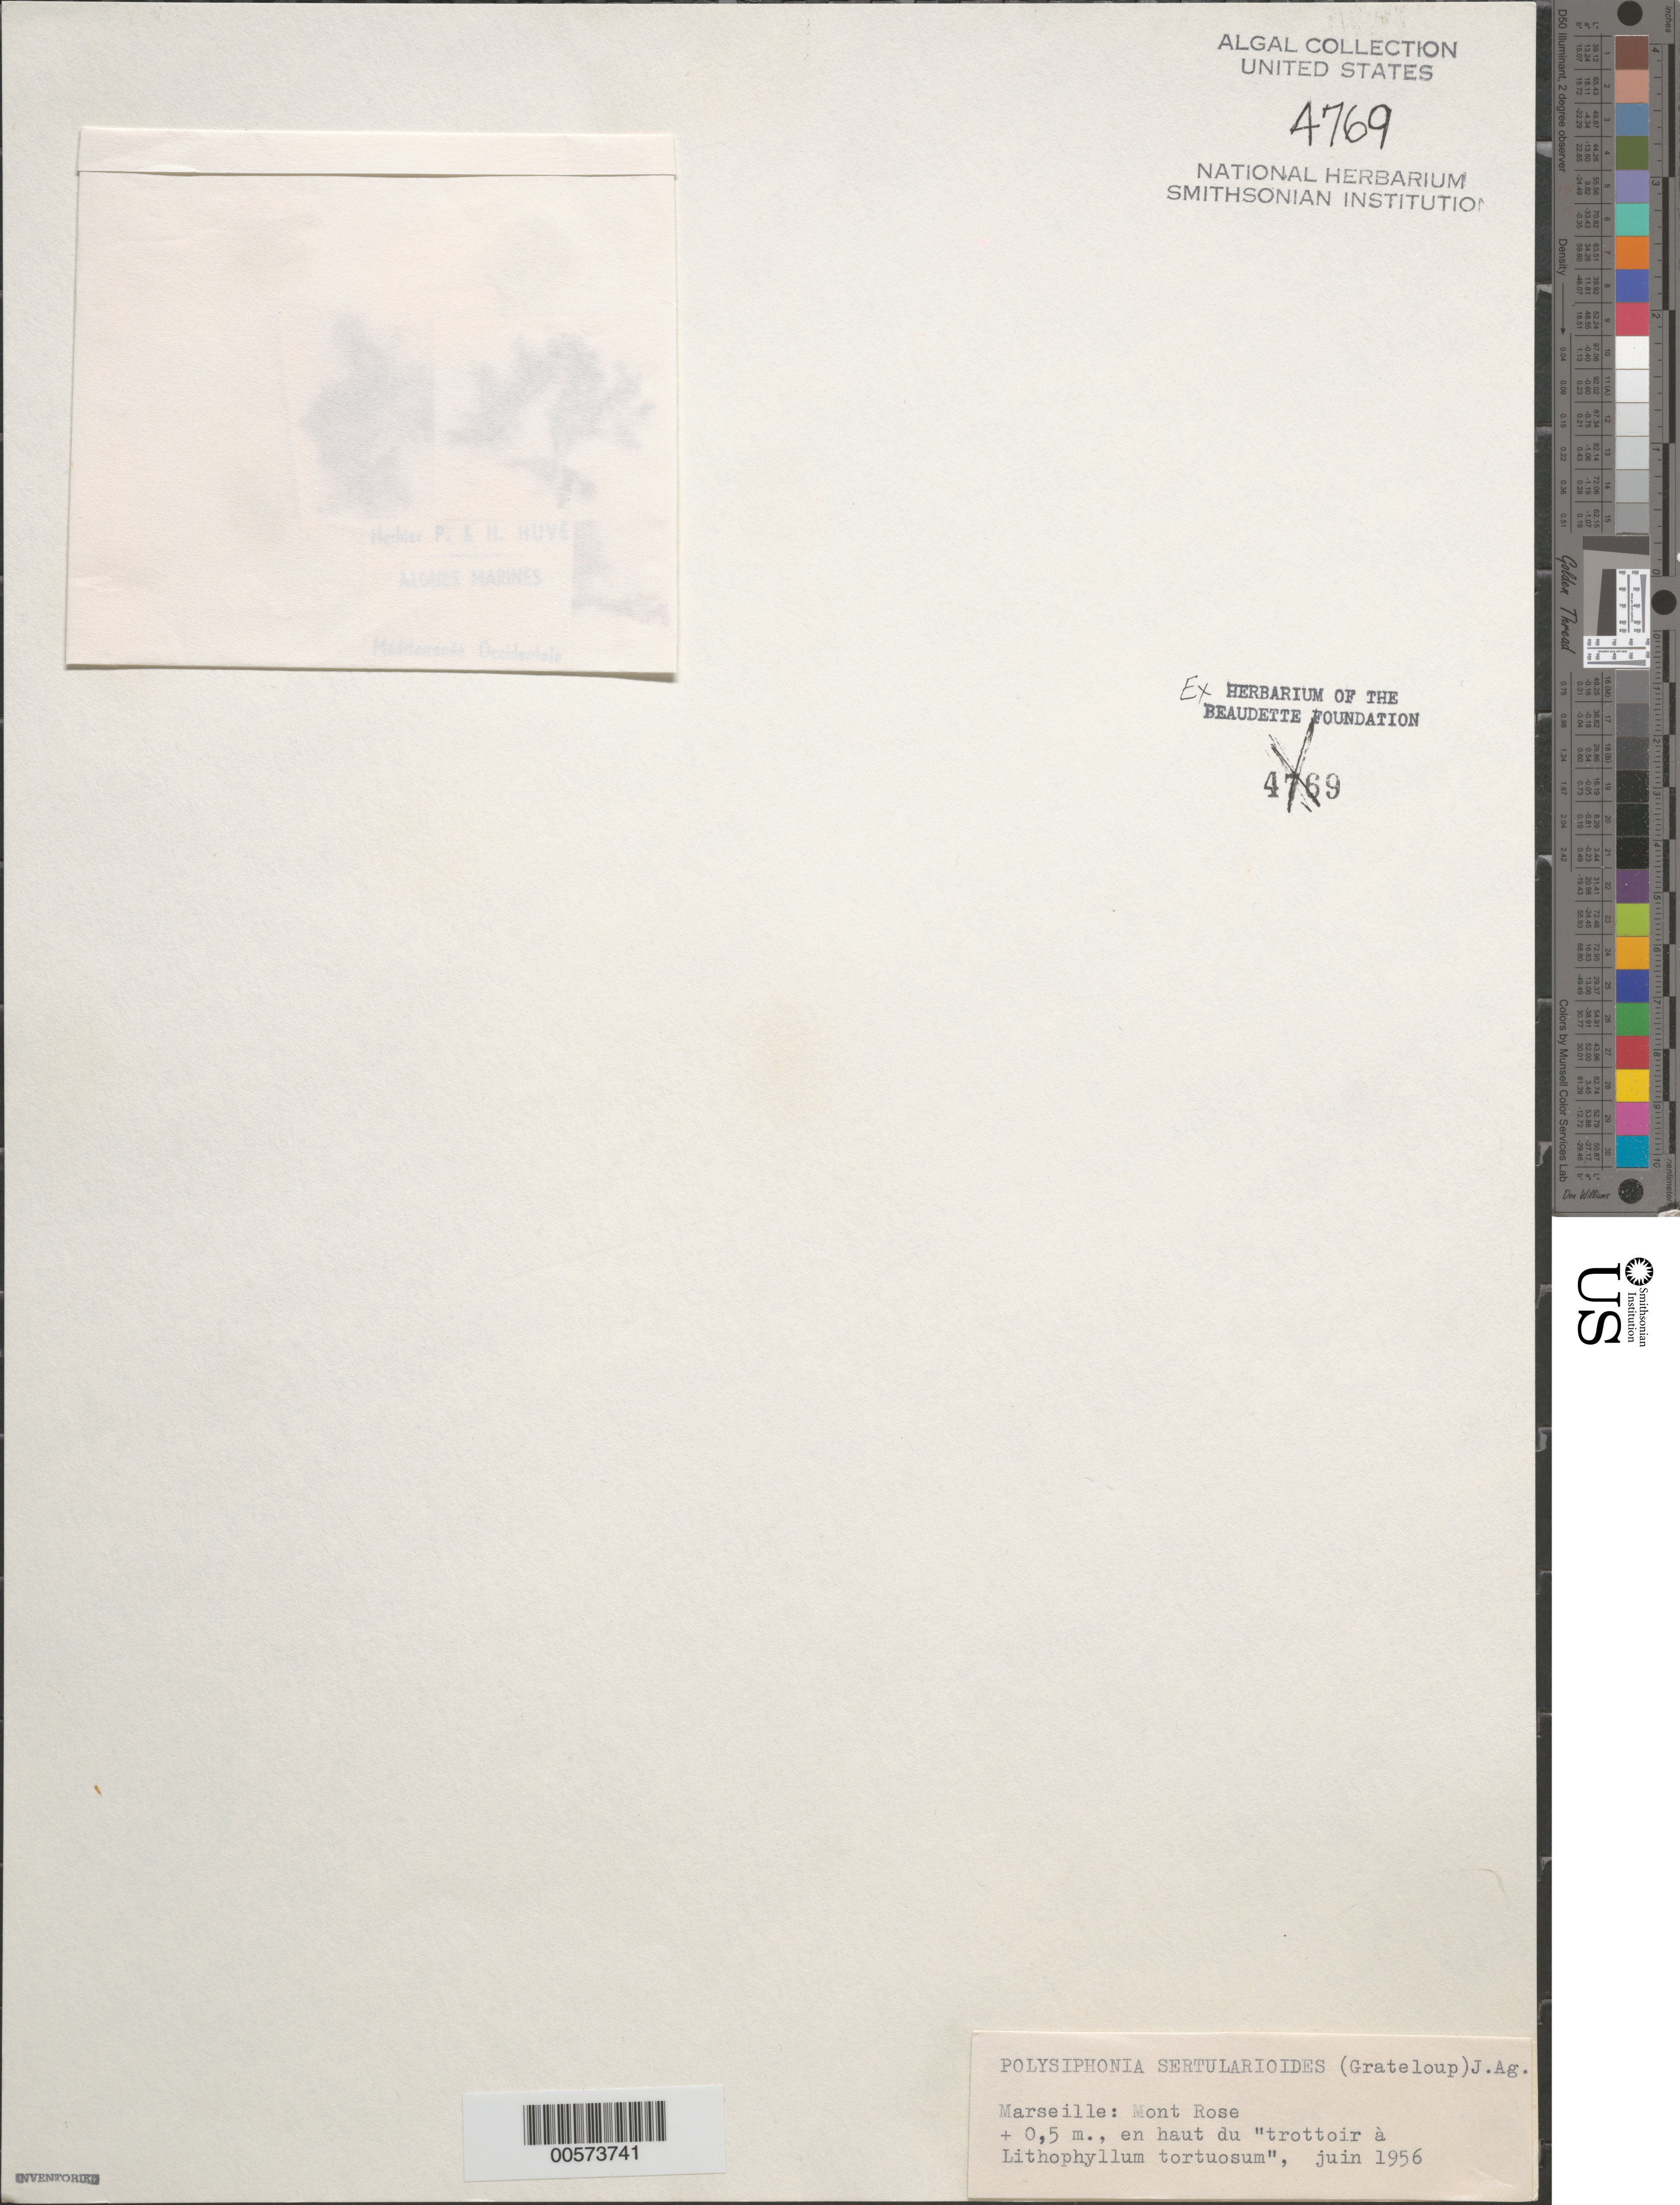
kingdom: Plantae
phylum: Rhodophyta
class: Florideophyceae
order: Ceramiales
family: Rhodomelaceae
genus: Polysiphonia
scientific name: Polysiphonia sertularioides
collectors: P. Huve & H. Huve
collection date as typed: Jun 1956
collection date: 1956-06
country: France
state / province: Provence-Alpes-Côte d'Azur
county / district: Bouches-Du-Rhône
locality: Mont Rose, Marseille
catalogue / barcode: US 4769